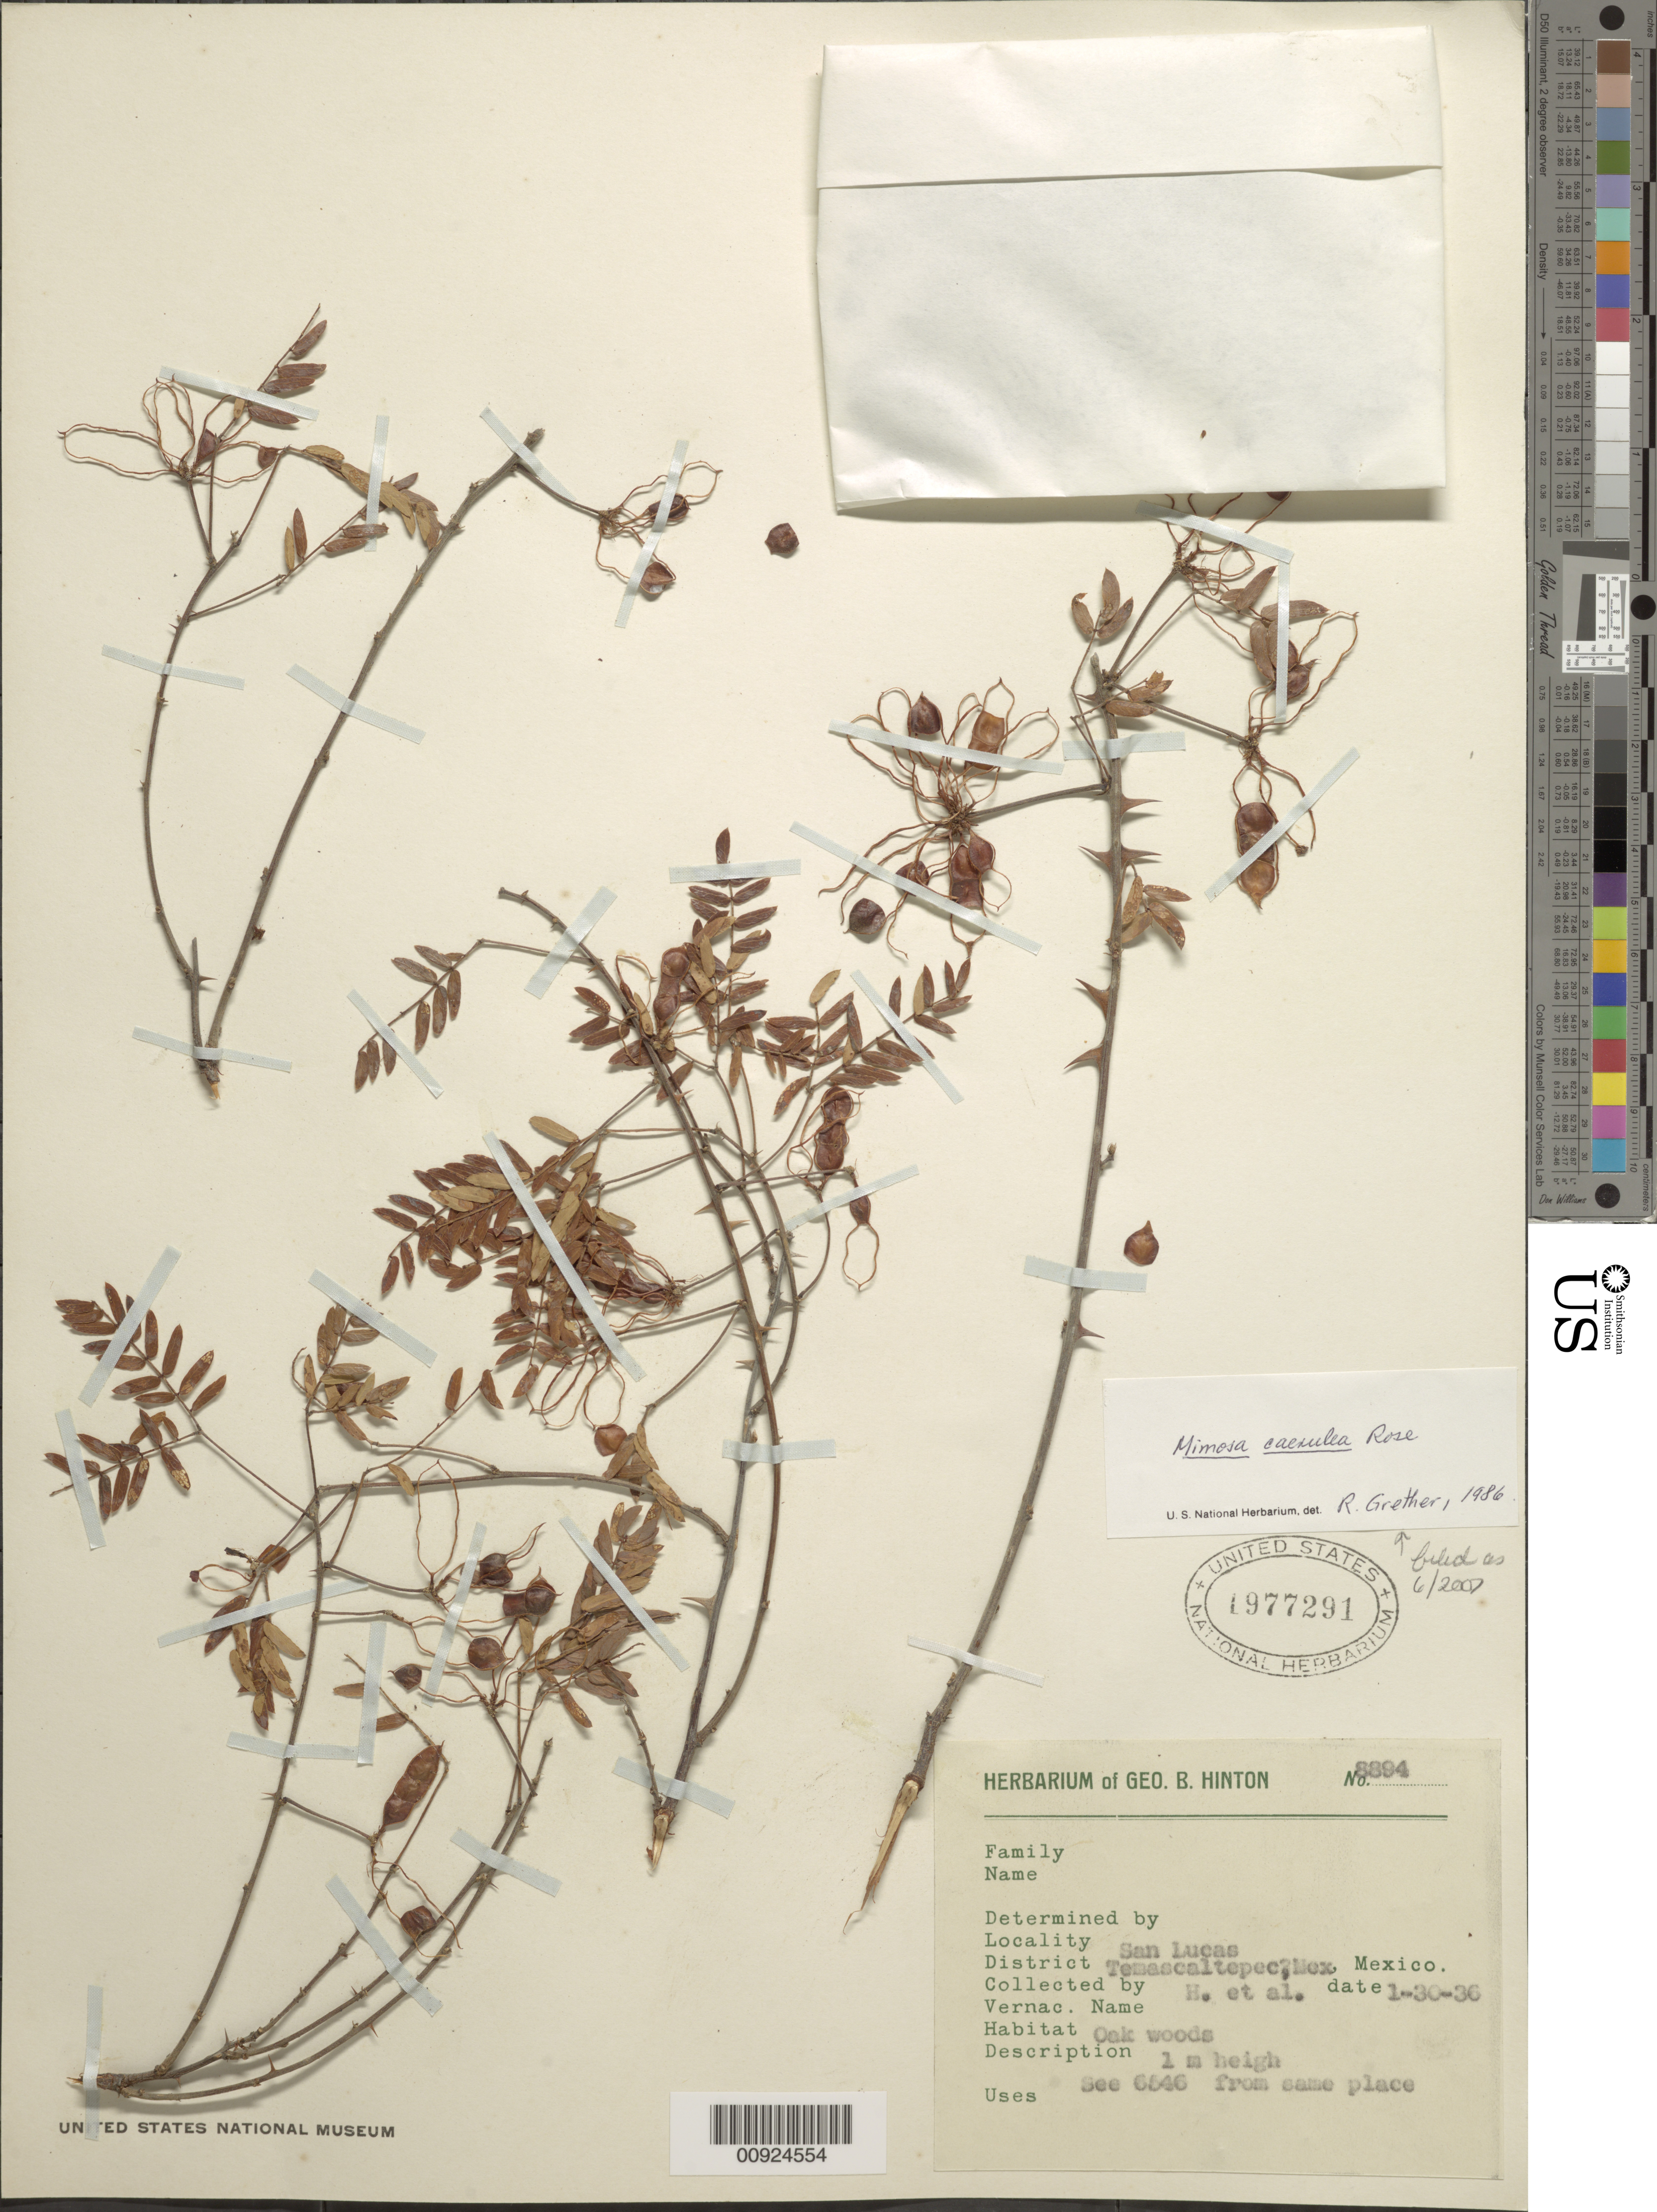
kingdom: Plantae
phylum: Tracheophyta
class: Magnoliopsida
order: Fabales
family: Fabaceae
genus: Mimosa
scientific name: Mimosa caerulea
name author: Rose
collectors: G. B. Hinton & et al.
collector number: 8894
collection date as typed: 30 Jan 1936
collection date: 1936-01-30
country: Mexico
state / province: México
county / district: Temascaltepec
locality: San Lucas, District of Temascaltepec, State of Mexico.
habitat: Oak woods.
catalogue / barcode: US 1977291